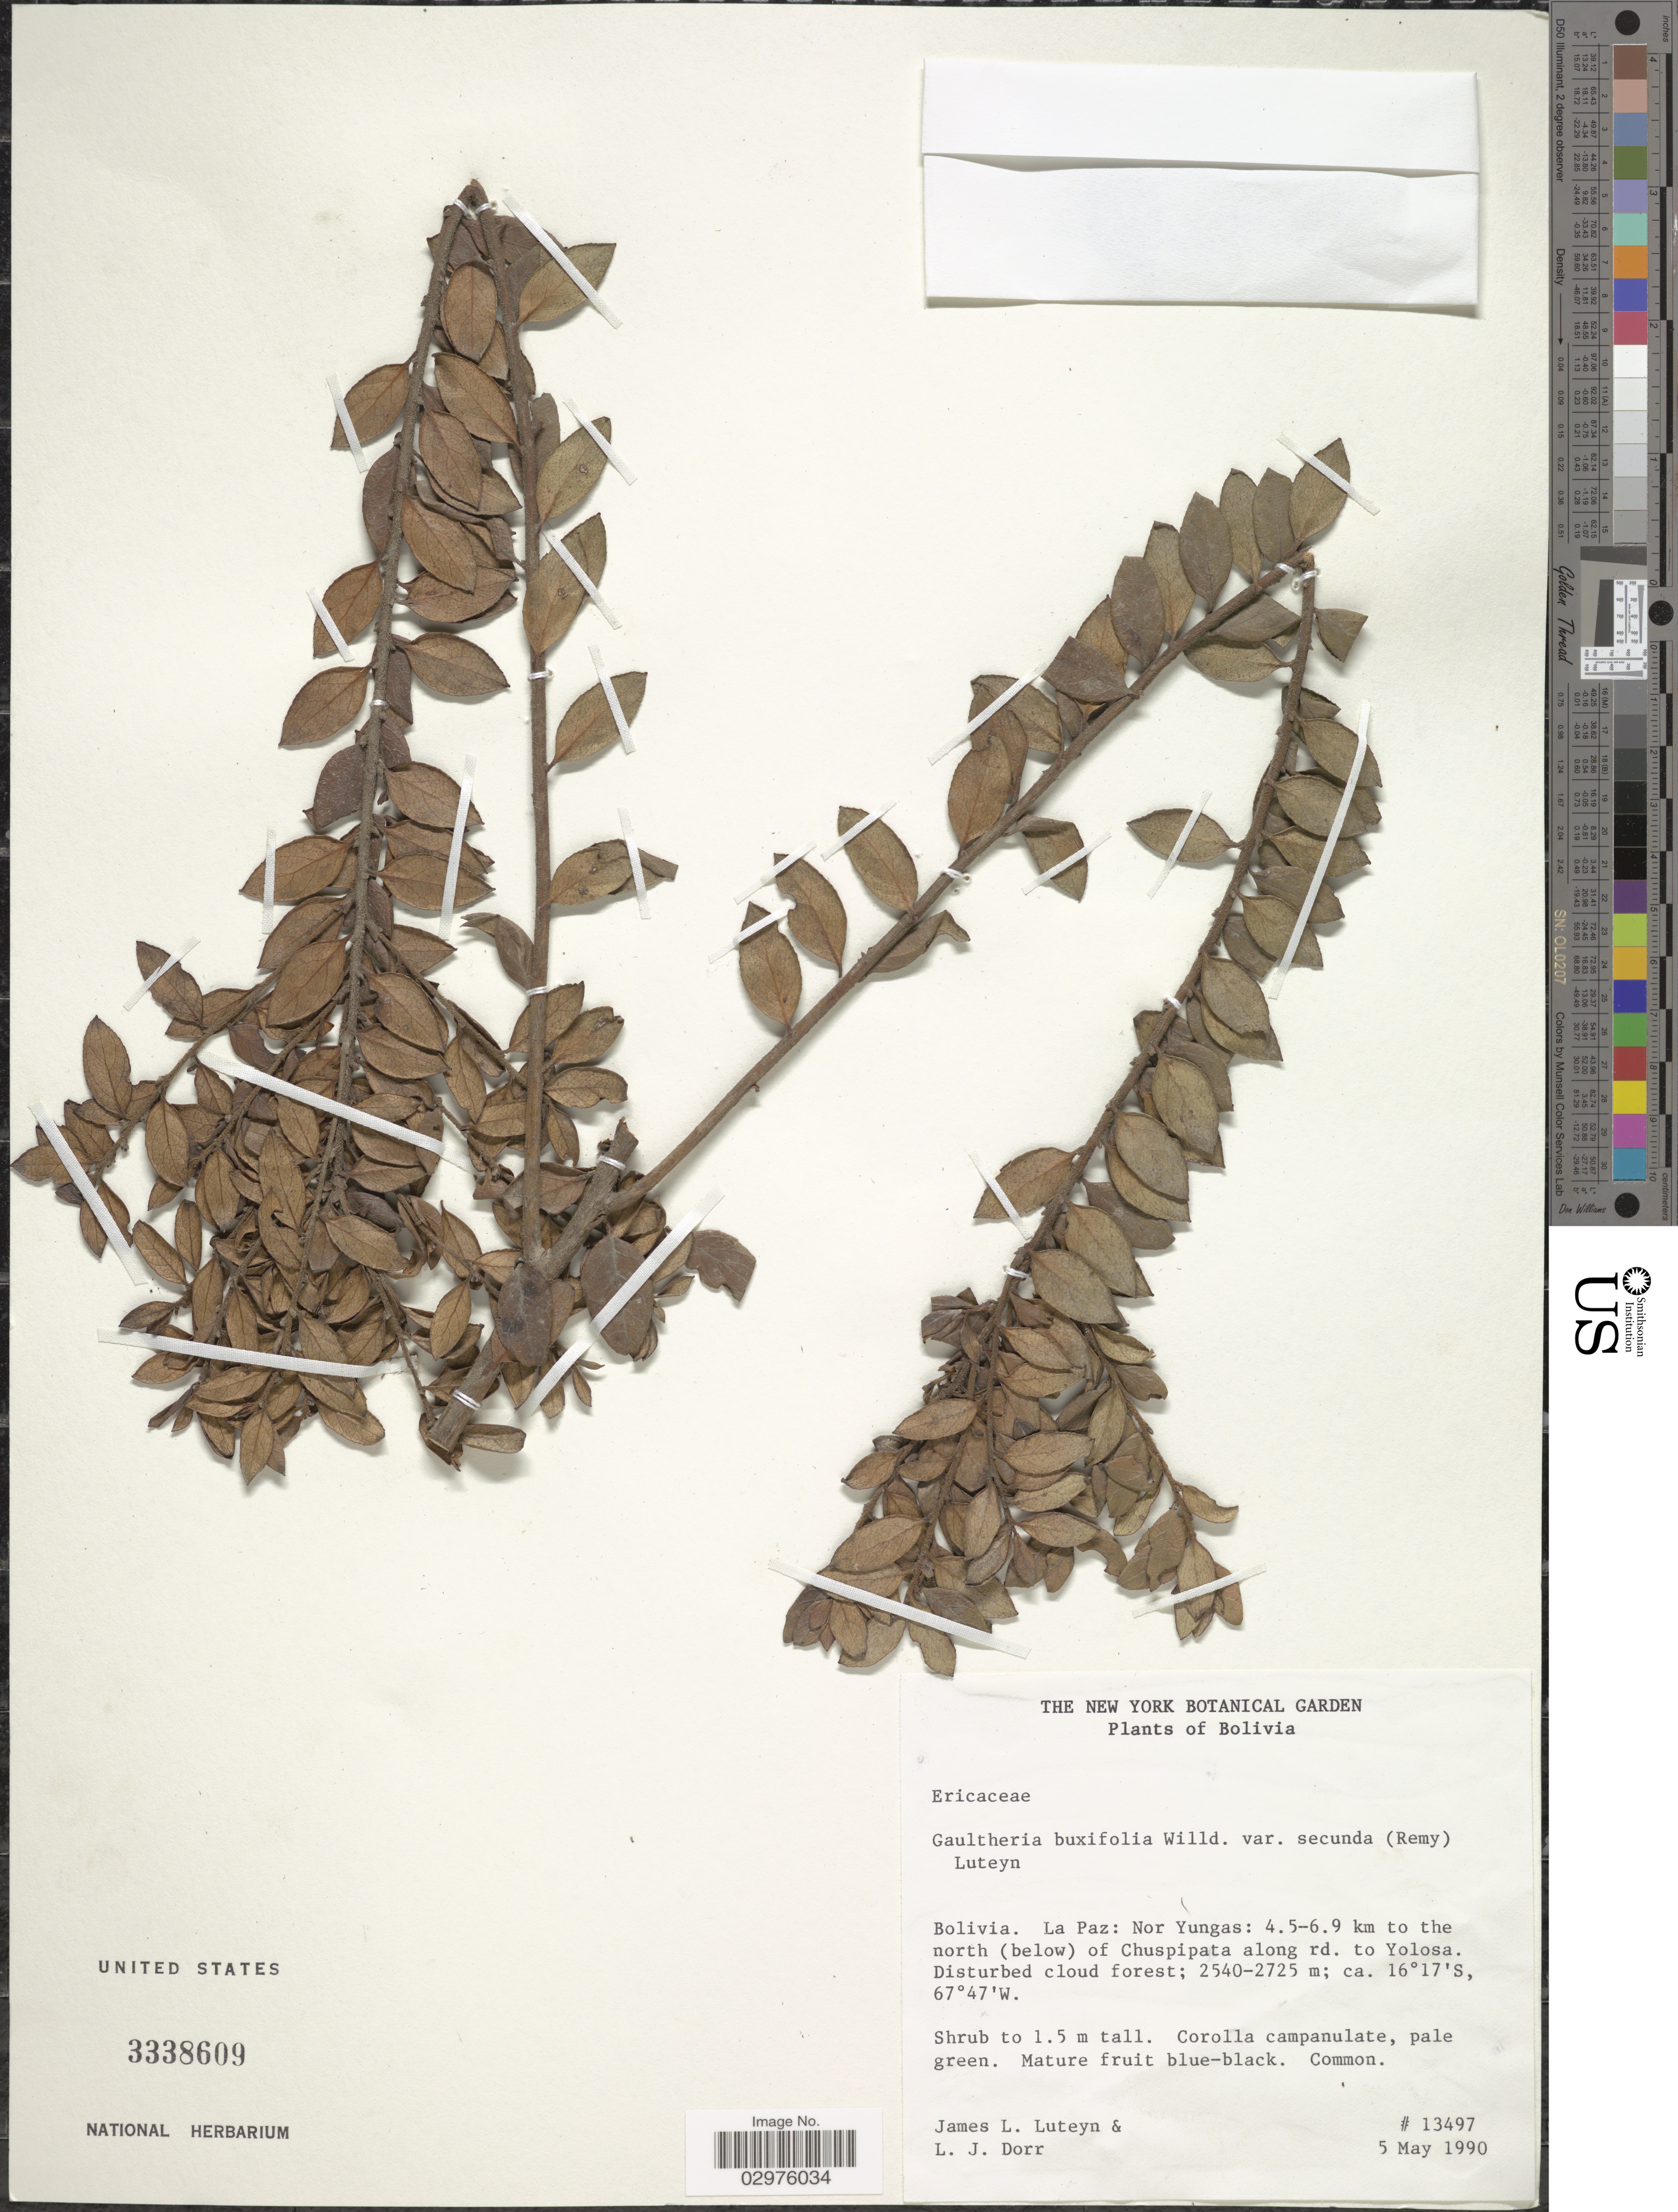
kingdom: Plantae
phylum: Tracheophyta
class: Magnoliopsida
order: Ericales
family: Ericaceae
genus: Gaultheria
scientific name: Gaultheria buxifolia var. secunda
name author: (J. Rémy) Luteyn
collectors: J. L. Luteyn & L. J. Dorr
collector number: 13497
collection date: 1990-05-05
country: Bolivia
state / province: La Paz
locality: La Paz: Nor Yungas: 4.5-6.9 km to the north (below) of Chispipata along rd. to Yolosa.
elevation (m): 2540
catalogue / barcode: US 3338609